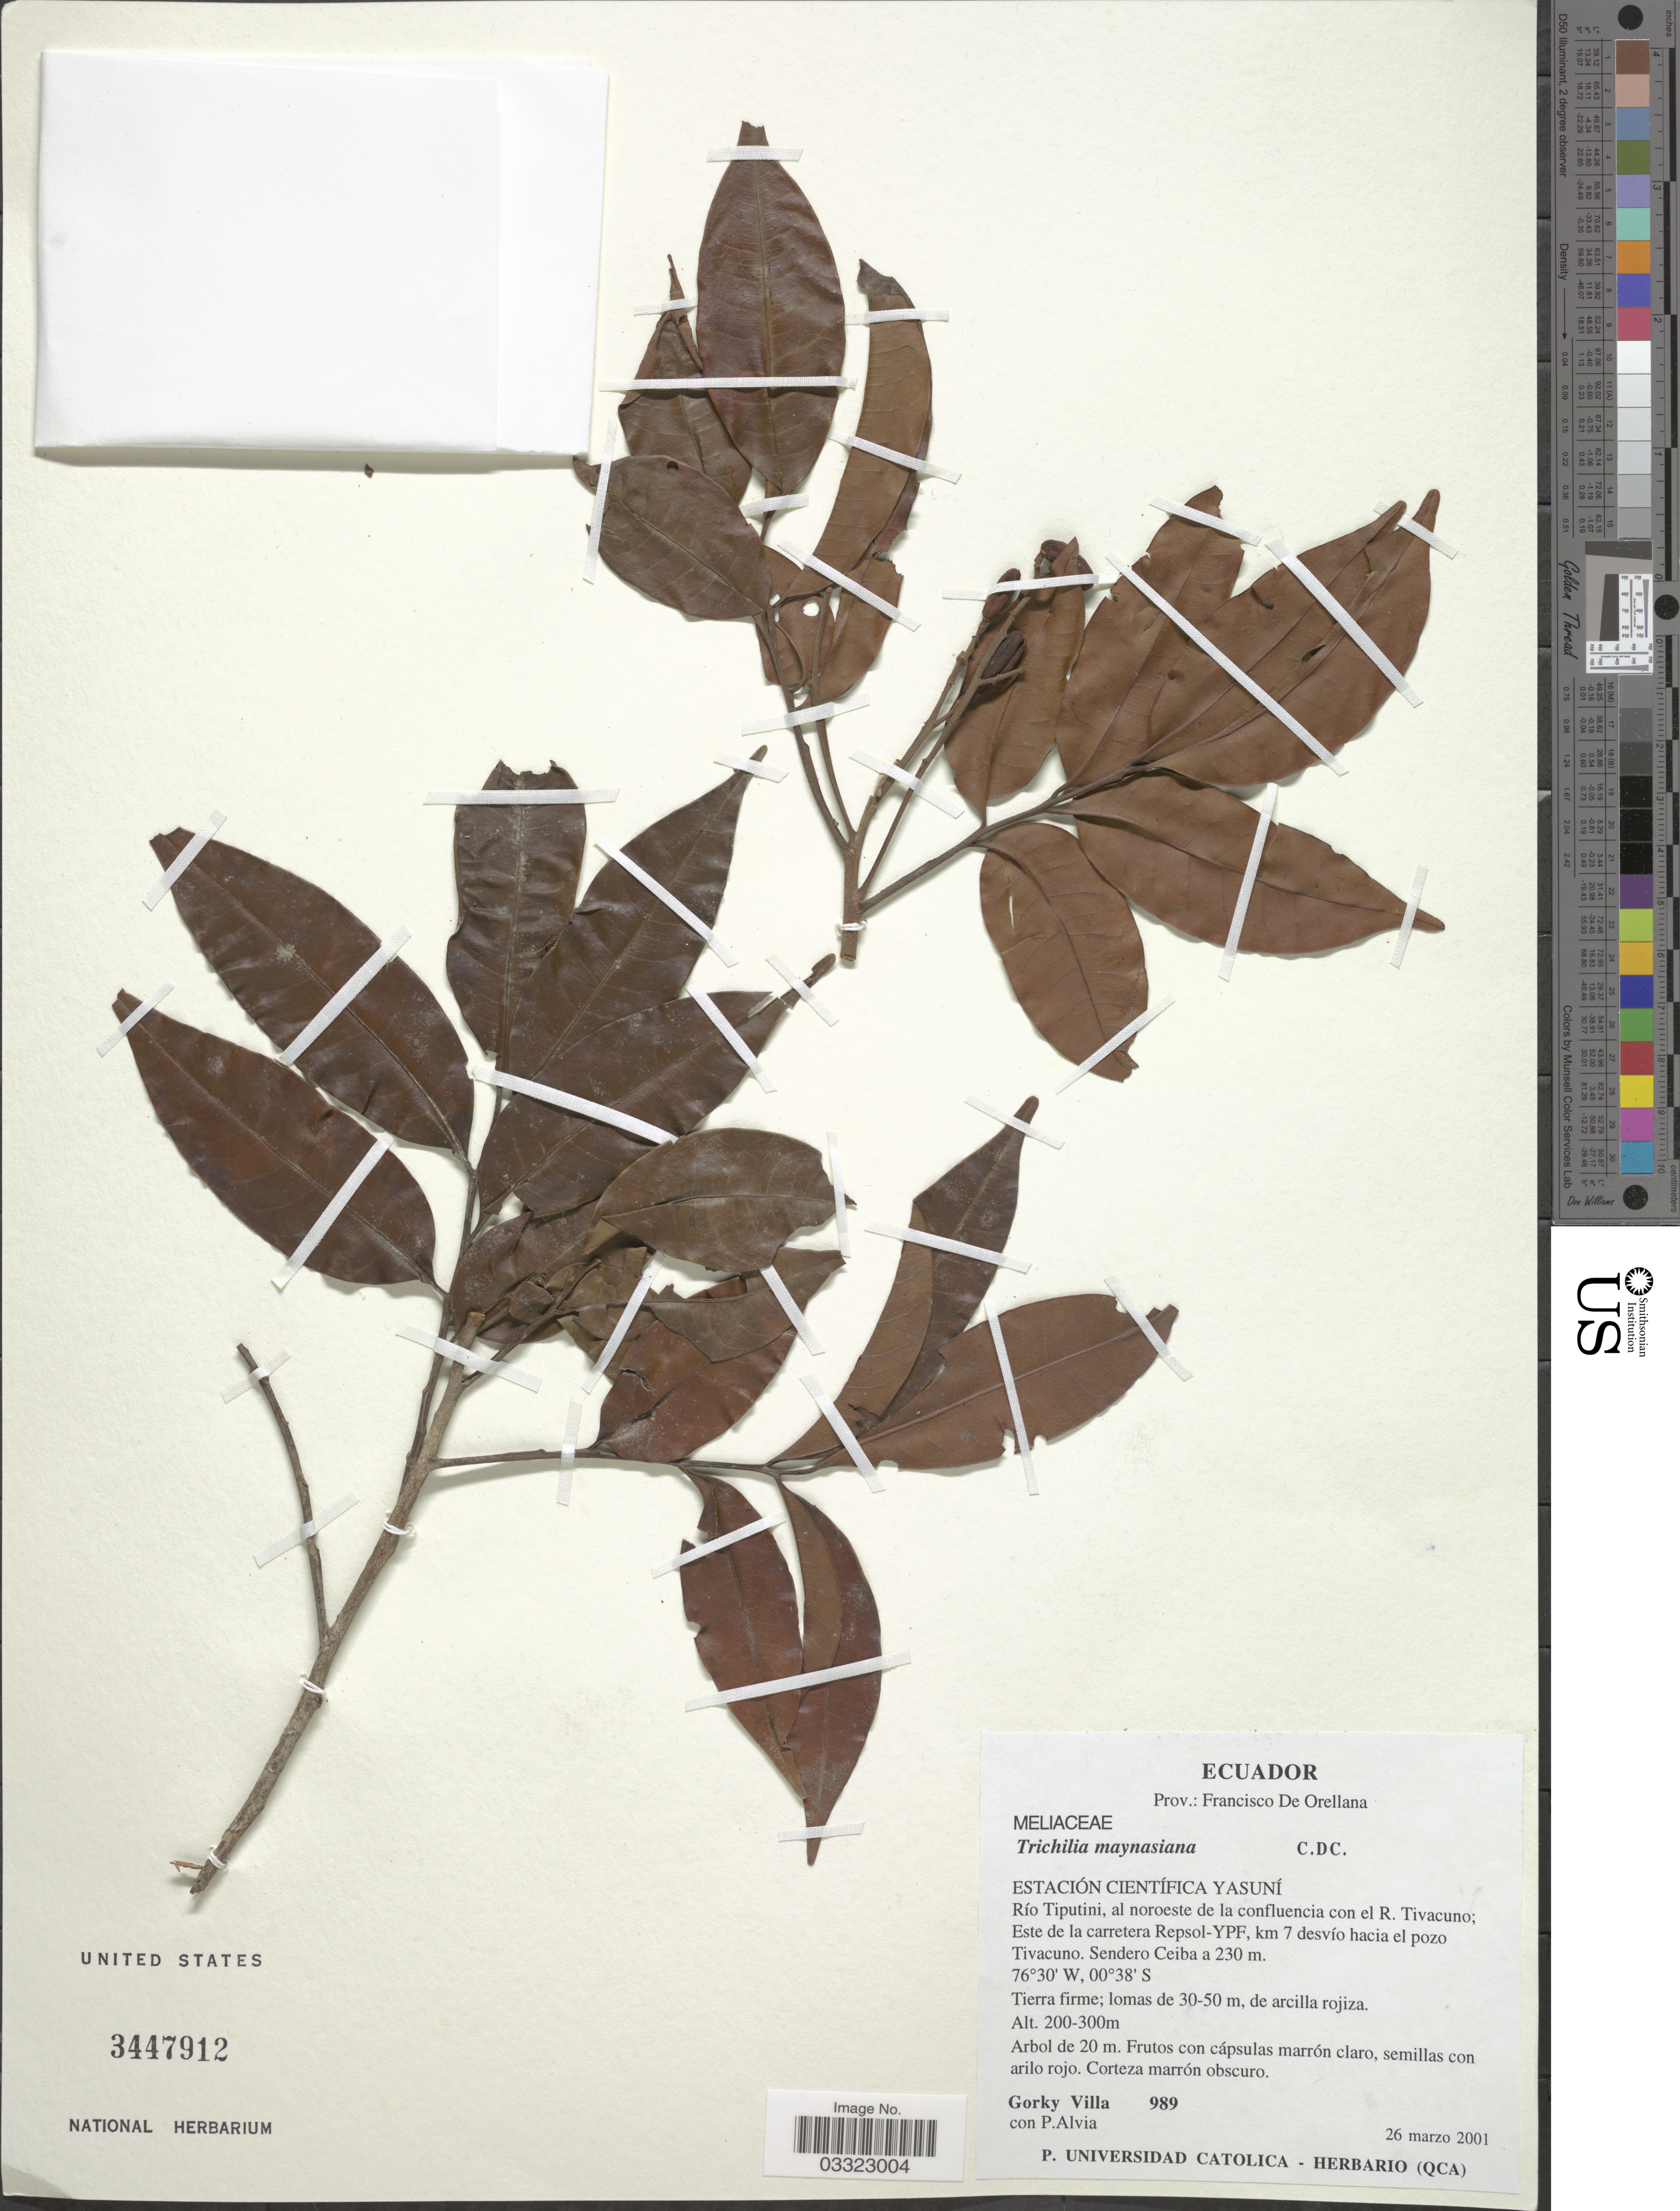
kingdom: Plantae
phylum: Tracheophyta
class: Magnoliopsida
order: Sapindales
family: Meliaceae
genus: Trichilia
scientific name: Trichilia maynasiana subsp. maynasiana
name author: C. DC.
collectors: G. Villa & P. Alvia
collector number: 989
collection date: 2001-03-26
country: Ecuador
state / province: Orellana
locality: Prov.: Francisco De Orellana, Estación Científica Yasuní, Río Tiputini, al noroeste de la confluencia con el R. Tivacuno; Este de la carretera Repsol-YPF, km 7 desvío hacia el pozo Tivacuno. Sendero Ceiba a 230 m.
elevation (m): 200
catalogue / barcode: US 3447912